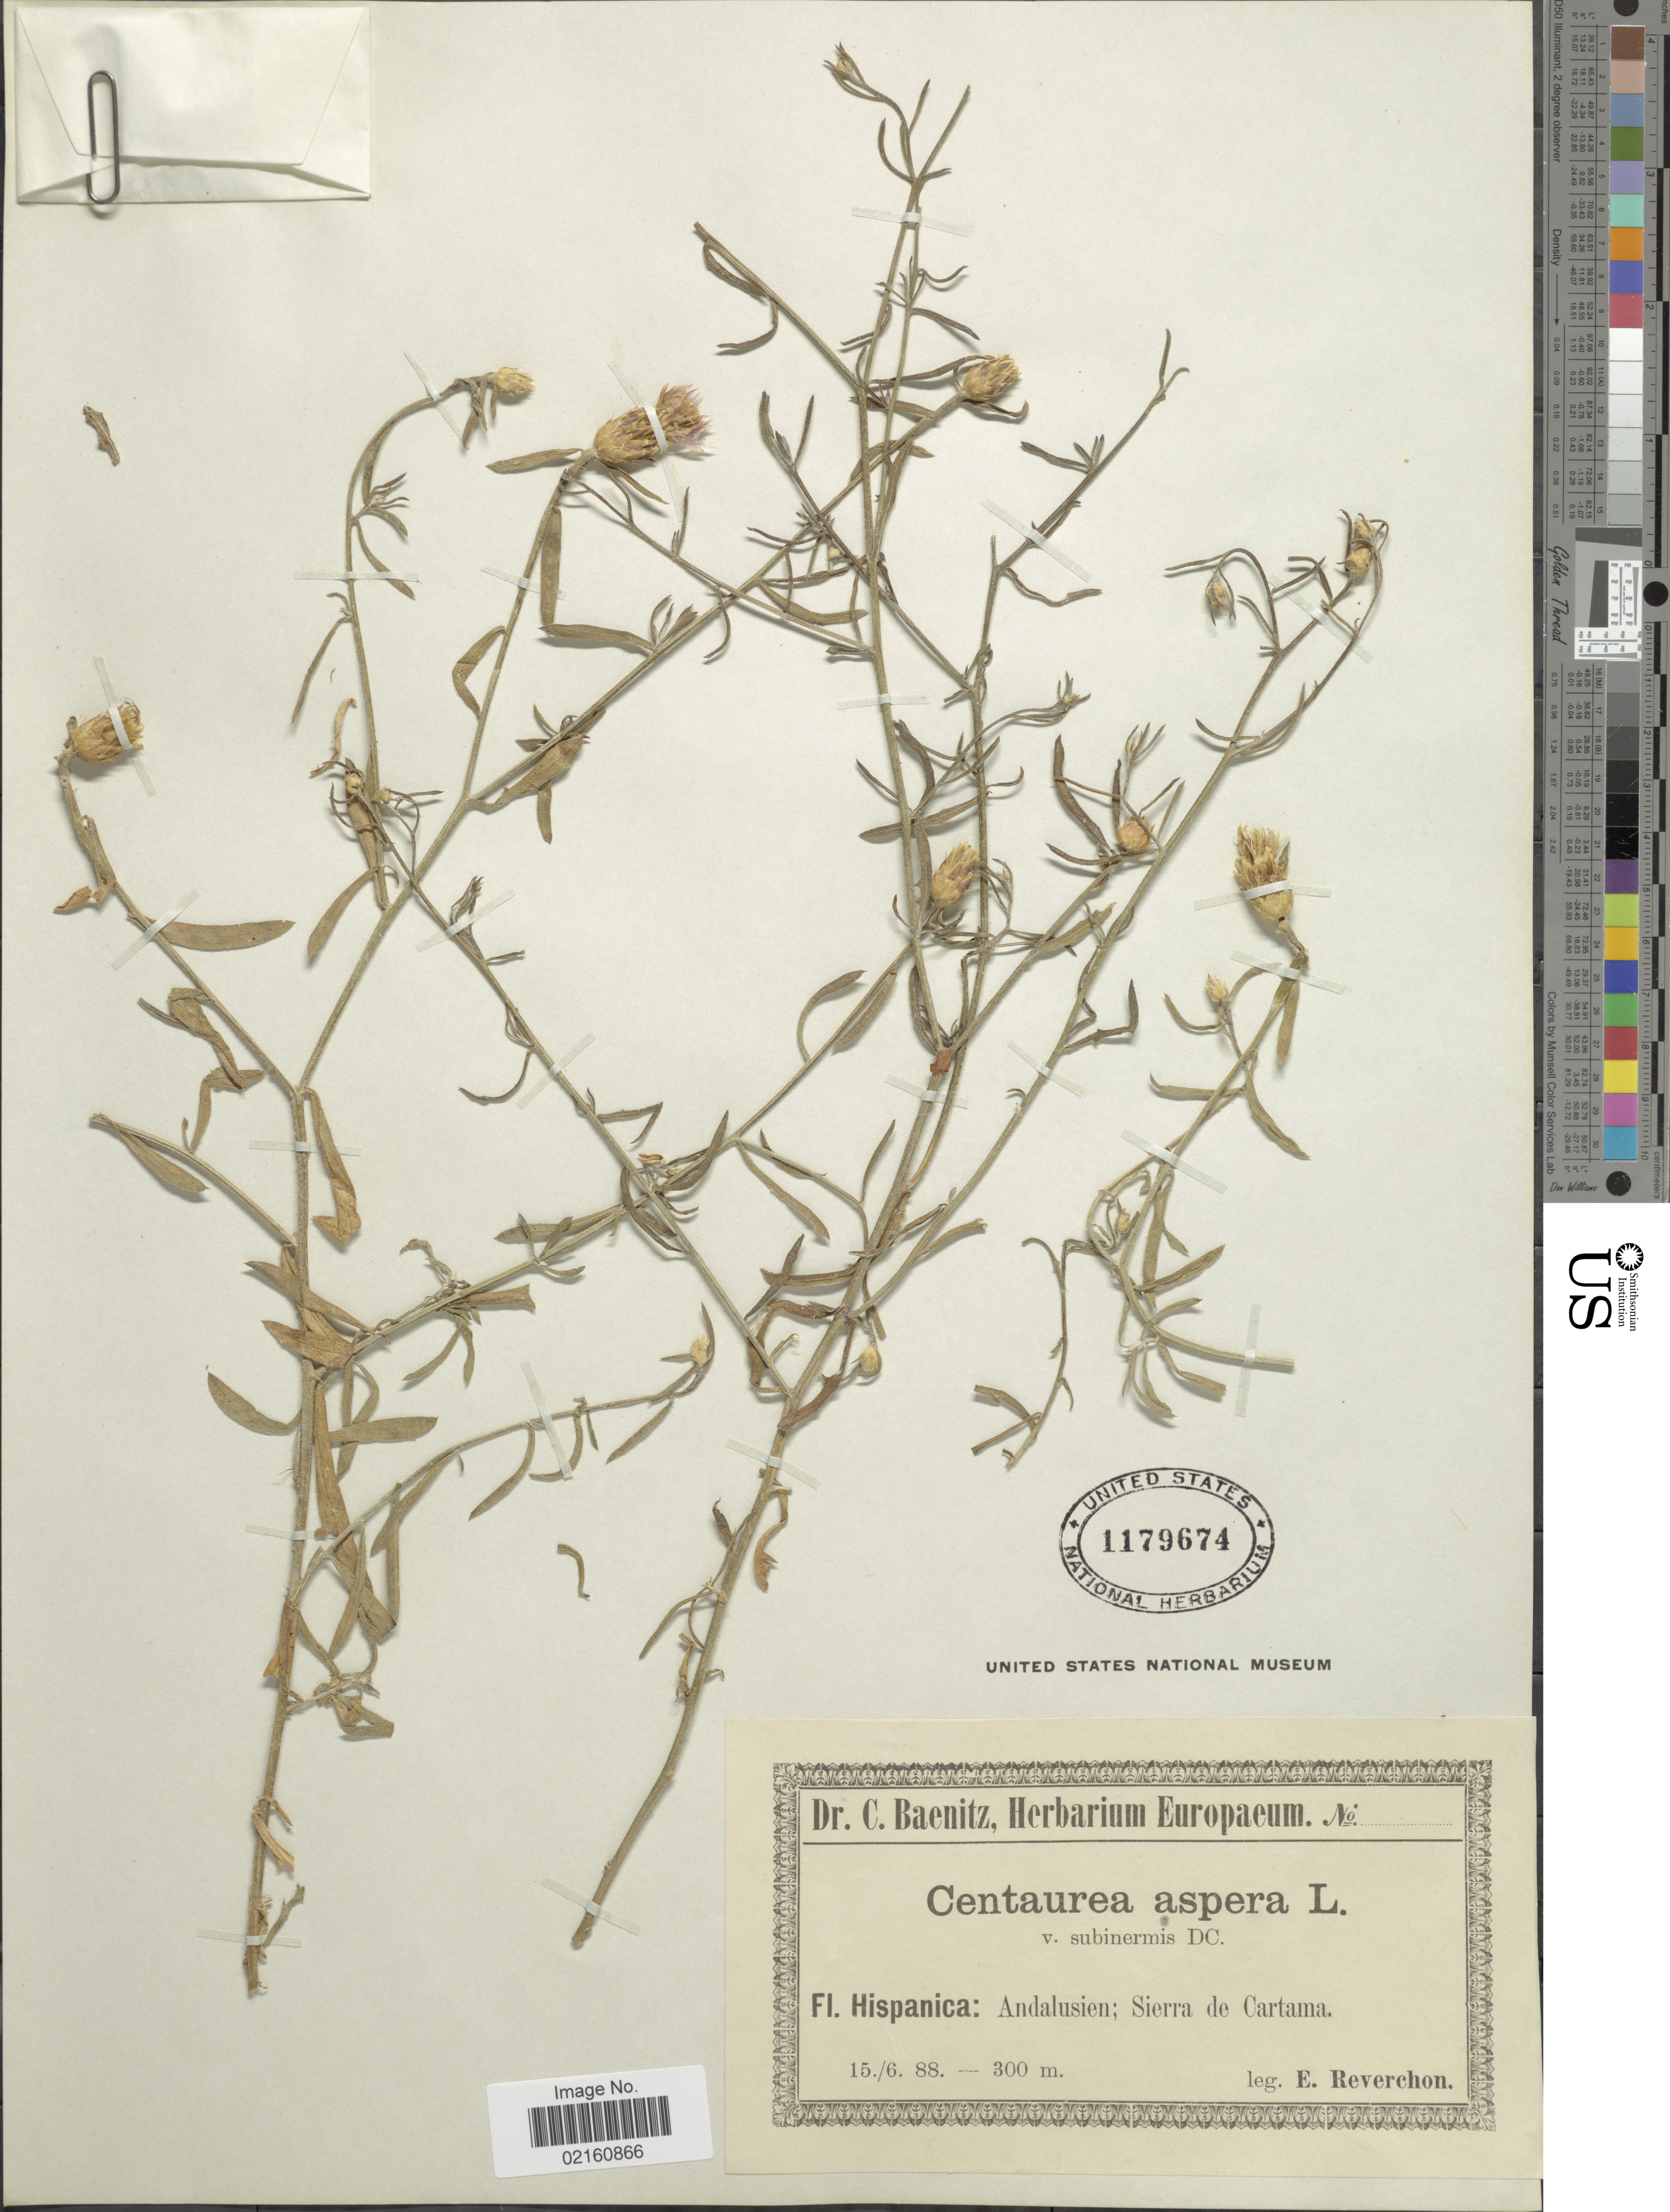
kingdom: Plantae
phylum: Tracheophyta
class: Magnoliopsida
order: Asterales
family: Asteraceae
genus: Centaurea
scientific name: Centaurea aspera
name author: L.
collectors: E. Reverchon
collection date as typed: Transcribed d/m/y: 15/6/88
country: Spain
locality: Hispanica, Andalusien, Sierra de Cartama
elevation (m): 300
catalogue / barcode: US 1179674